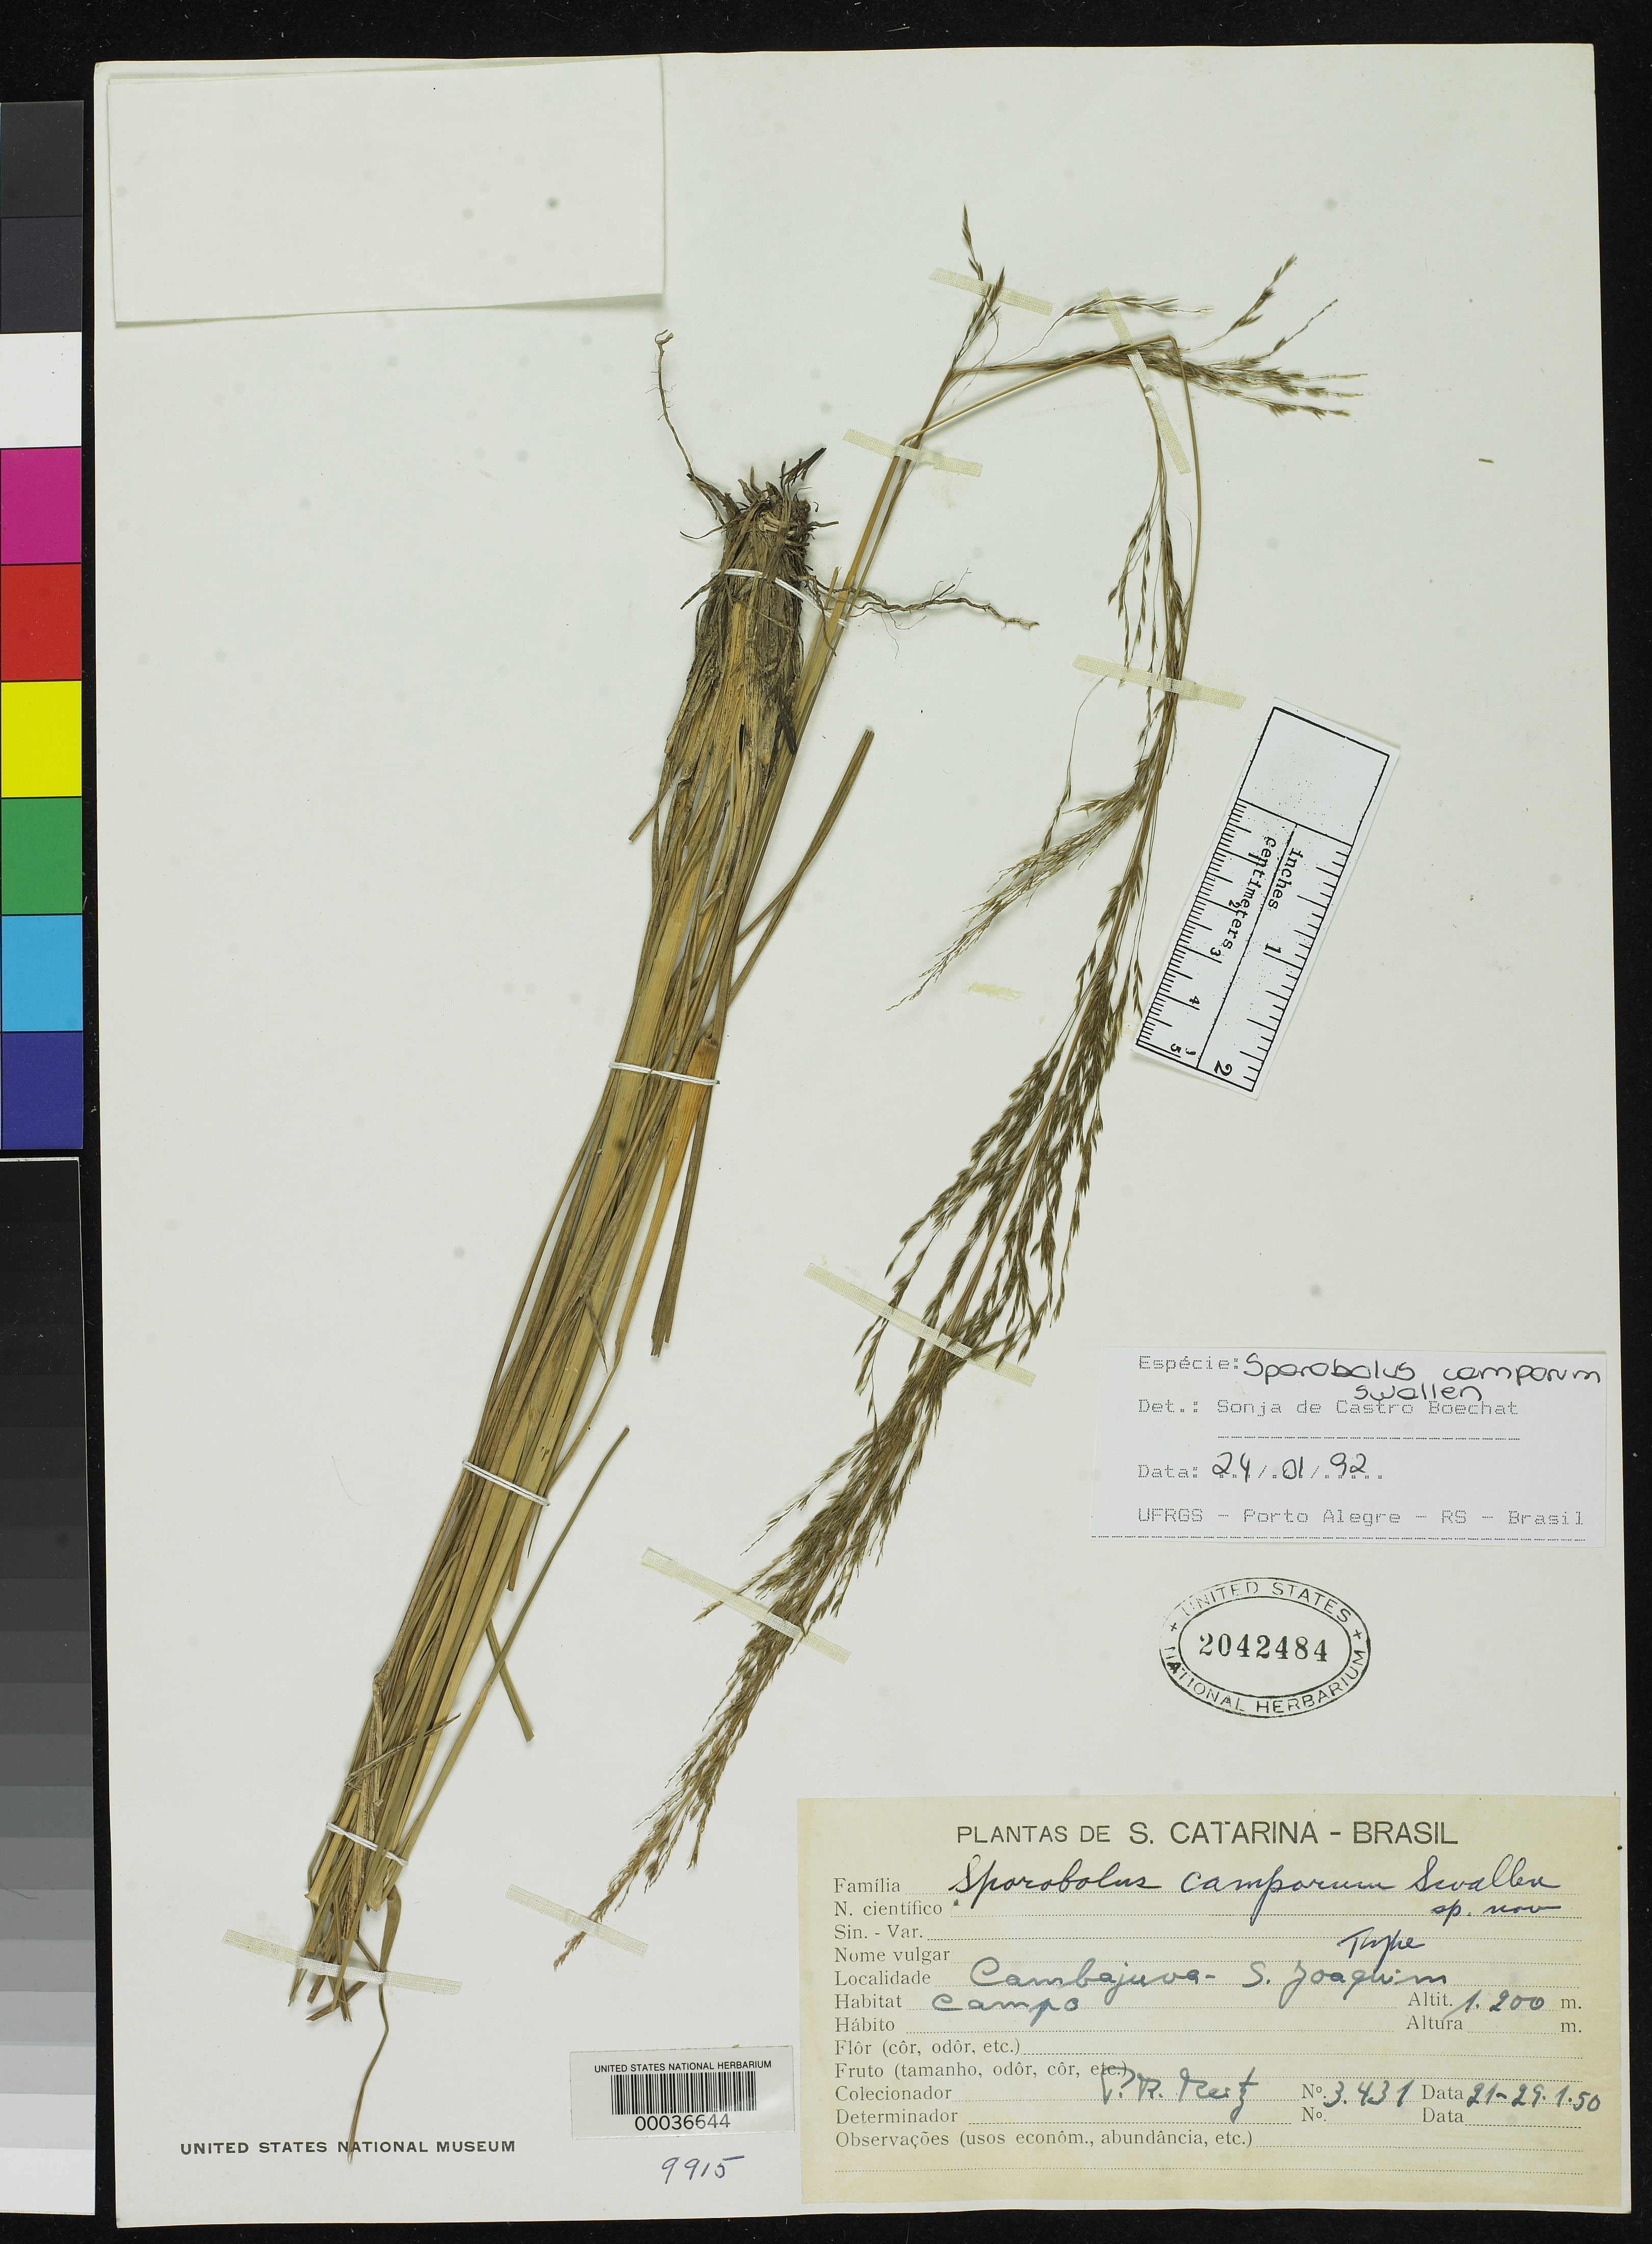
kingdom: Plantae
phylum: Tracheophyta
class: Liliopsida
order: Poales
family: Poaceae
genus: Sporobolus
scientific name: Sporobolus camporum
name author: Swallen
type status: Holotype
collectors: R. Reitz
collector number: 3431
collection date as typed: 21 Jan 1950 to 29 Jan 1950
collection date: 1950-01-21/1950-01-29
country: Brazil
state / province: Santa Catarina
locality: Sao Joaquin.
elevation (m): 1200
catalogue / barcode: US 2042484